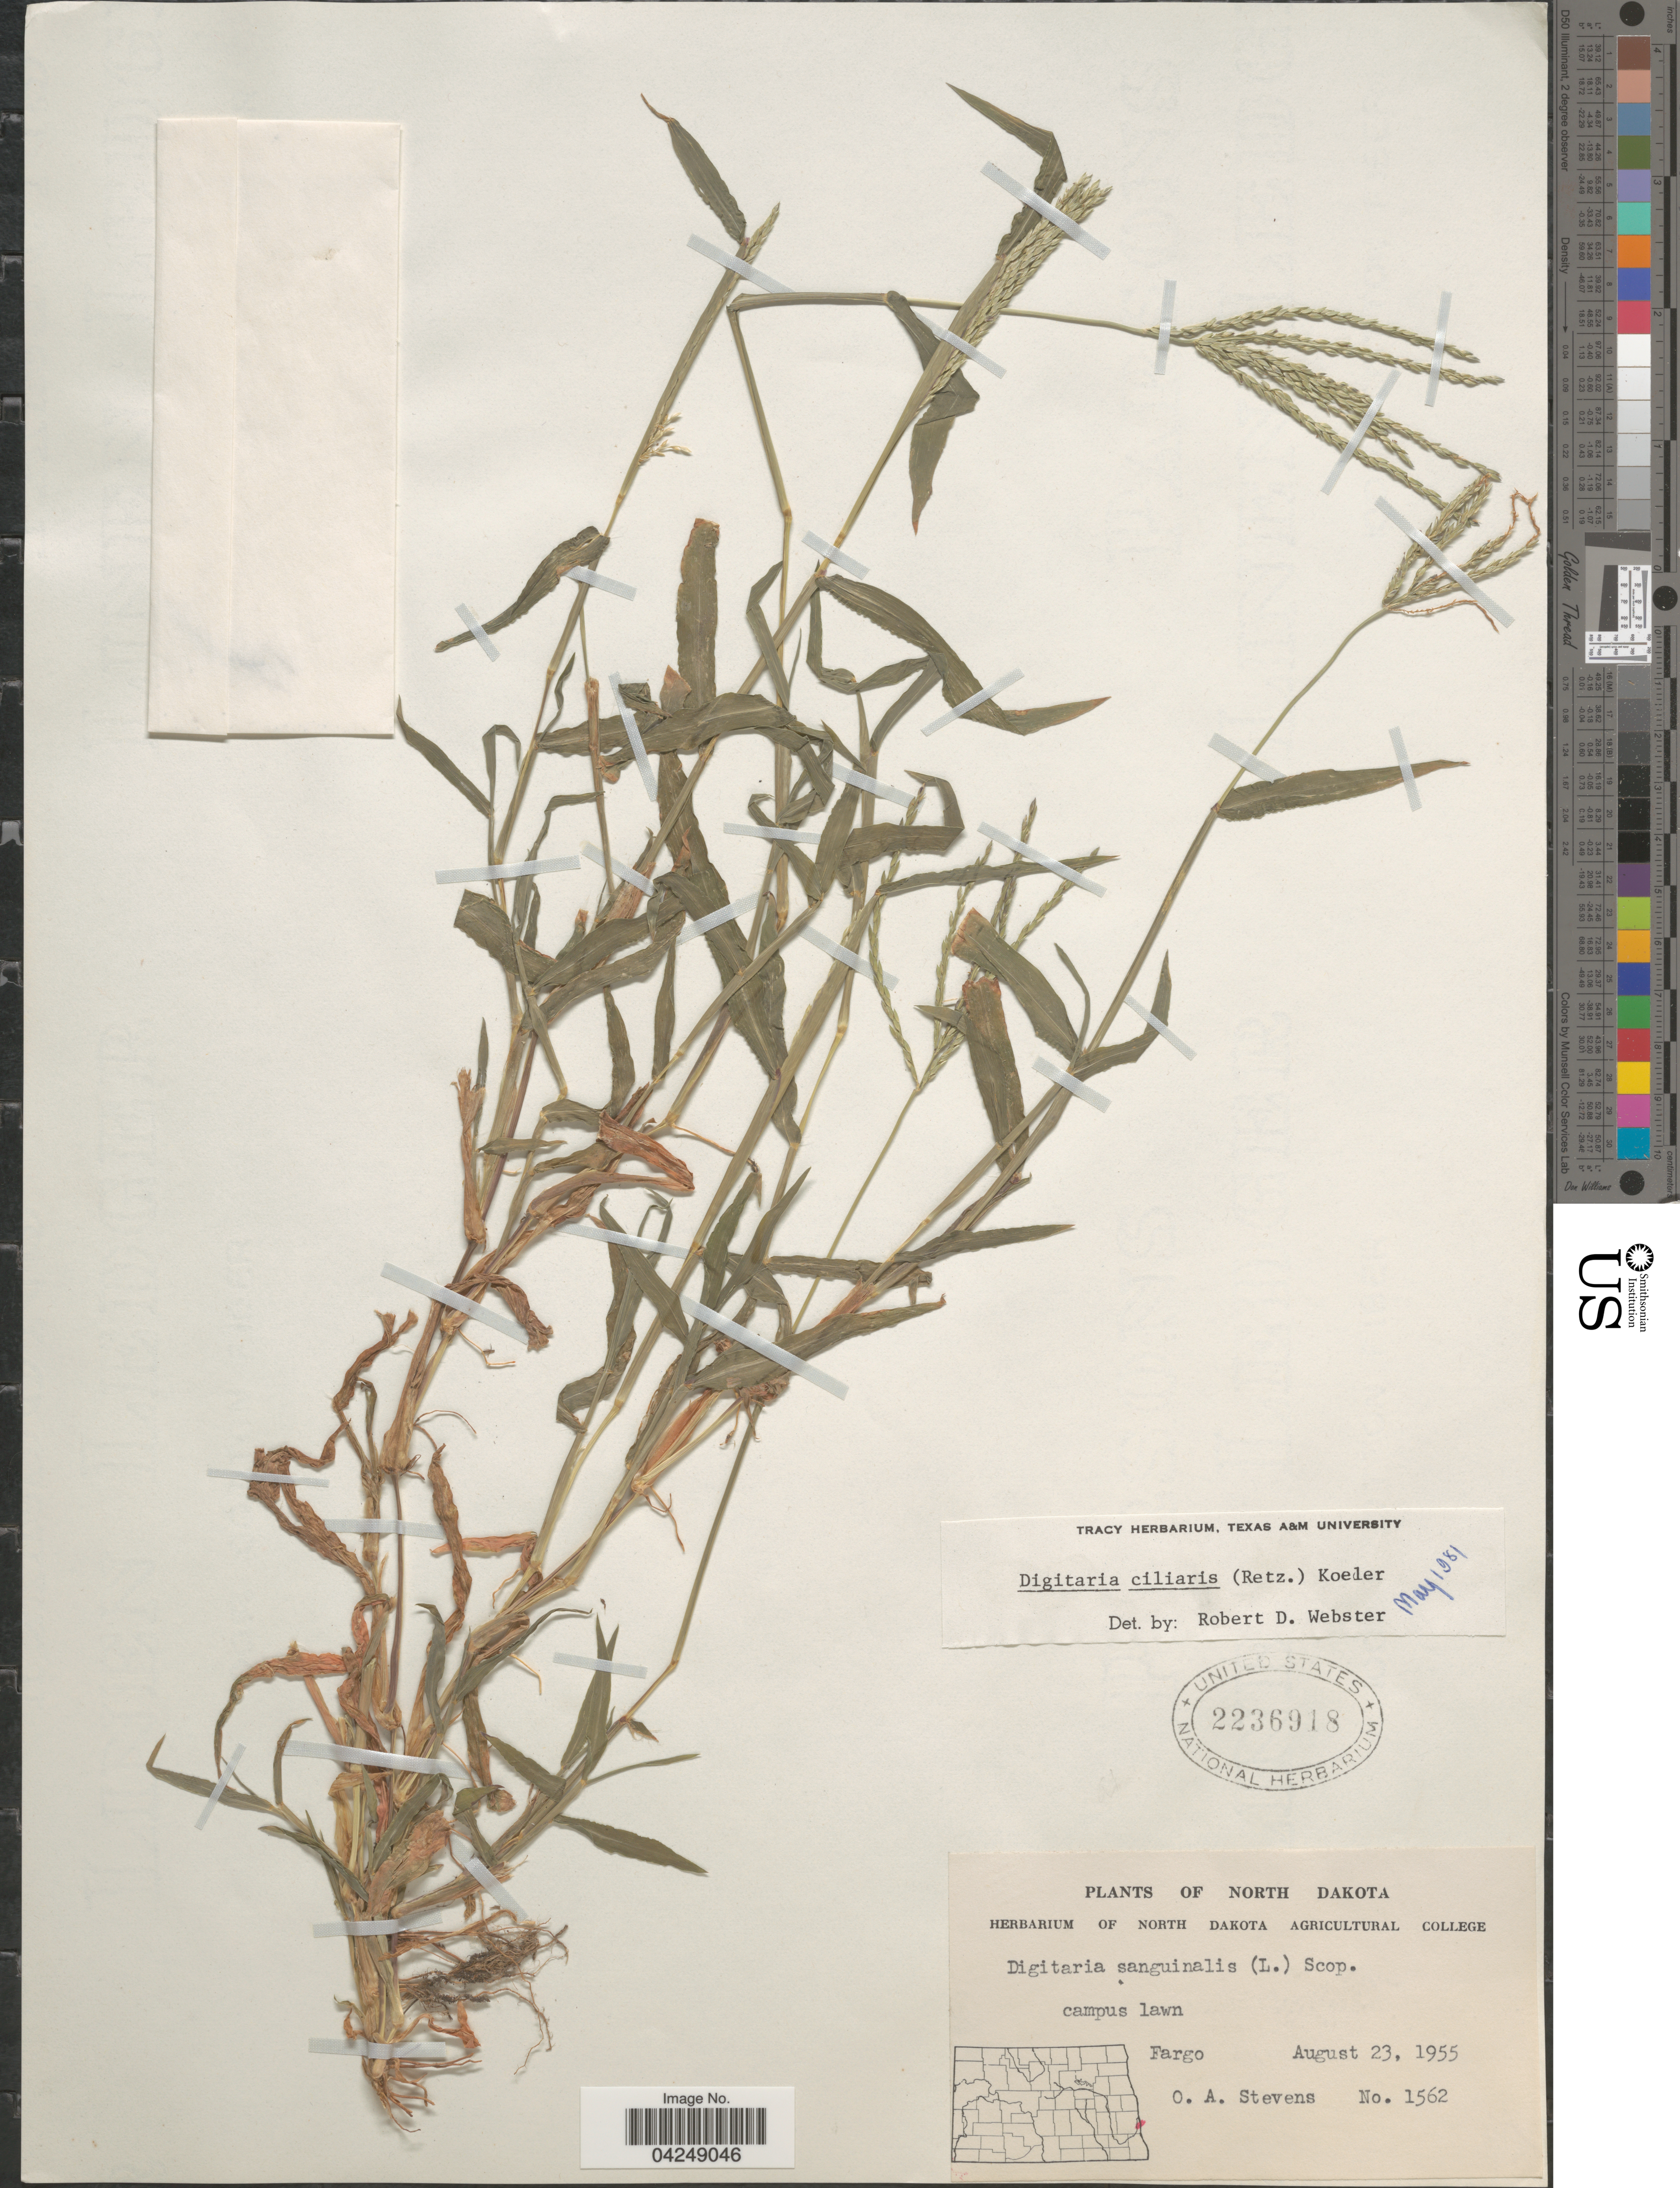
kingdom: Plantae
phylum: Tracheophyta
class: Liliopsida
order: Poales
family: Poaceae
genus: Digitaria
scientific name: Digitaria ciliaris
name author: (Retz.) Koeler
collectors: O. A. Stevens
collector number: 1562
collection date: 1955-08-23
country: United States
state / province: North Dakota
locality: Campus lawn. Fargo.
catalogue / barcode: US 2236918